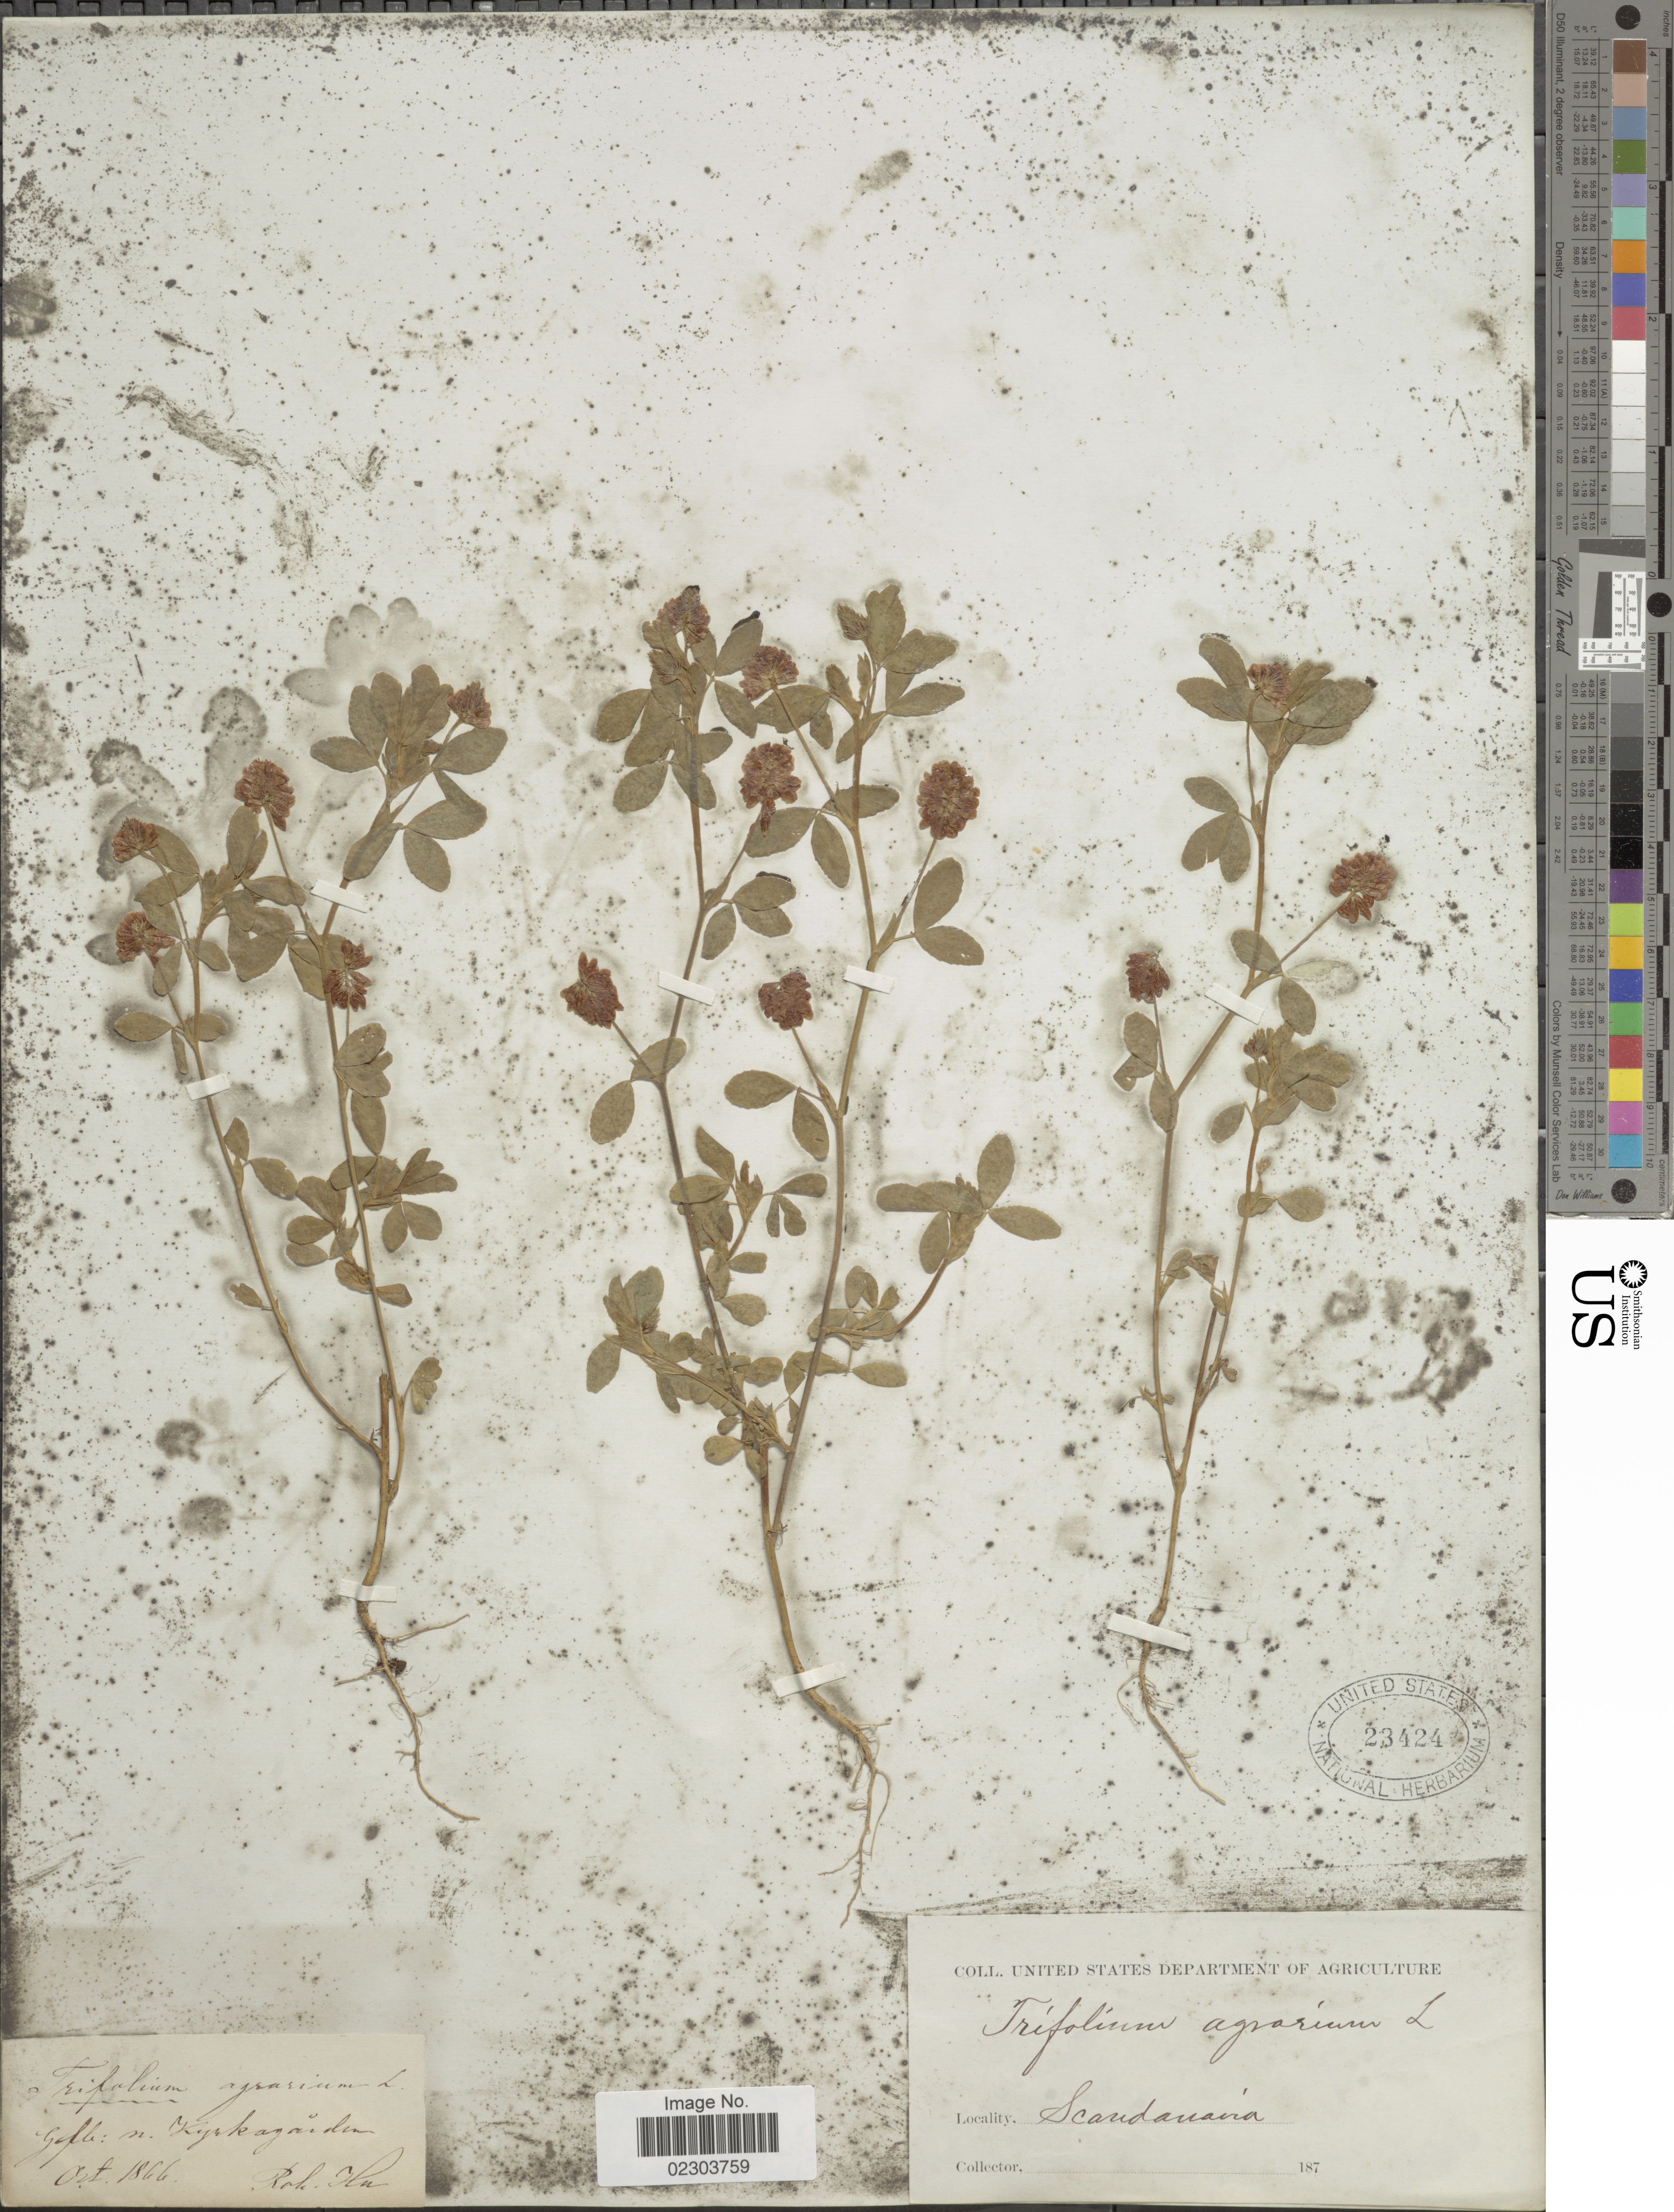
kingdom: Plantae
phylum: Tracheophyta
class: Magnoliopsida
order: Fabales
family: Fabaceae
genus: Trifolium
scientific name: Trifolium agrarium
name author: L.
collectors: R. Hn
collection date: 1866-10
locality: Scandinavia, Galli: n Kykgagaiden [interpreted]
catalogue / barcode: US 23424